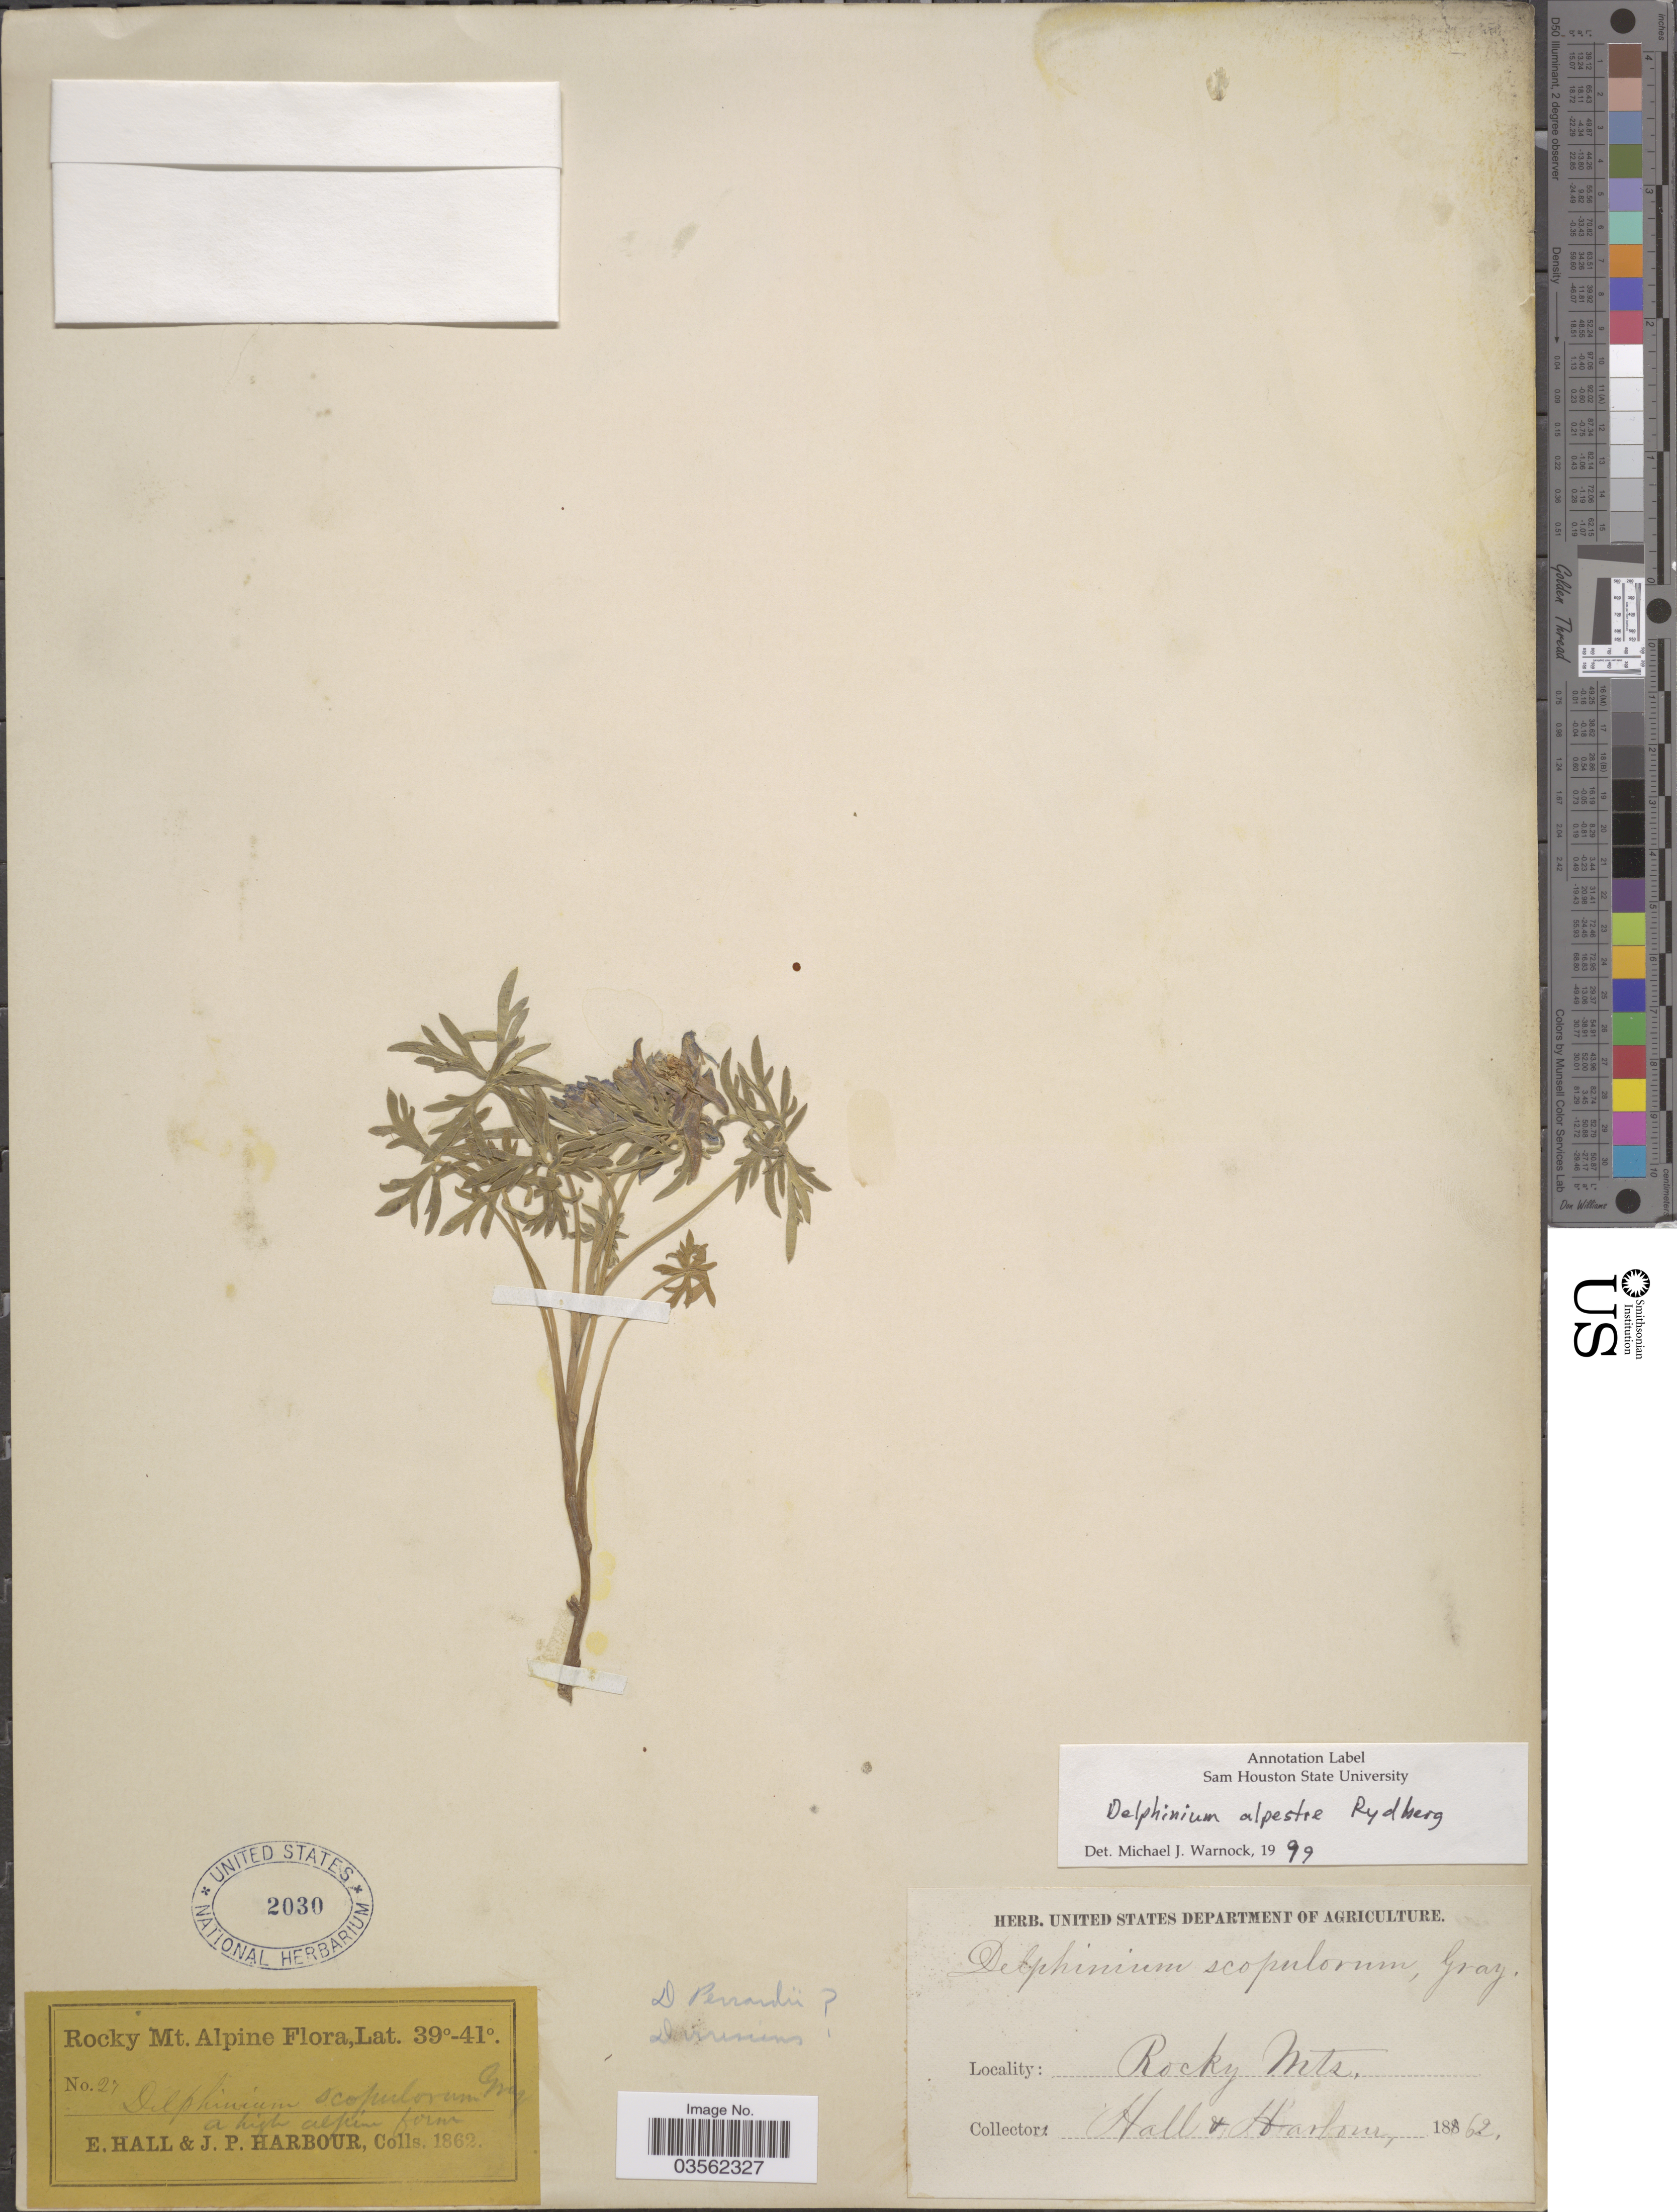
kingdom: Plantae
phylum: Tracheophyta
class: Magnoliopsida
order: Ranunculales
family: Ranunculaceae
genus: Delphinium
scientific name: Delphinium alpestre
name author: Rydb.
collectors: E. Hall & J. Harbour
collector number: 27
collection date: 1862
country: United States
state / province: Colorado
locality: Rocky Mts. Alpine.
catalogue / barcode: US 2030